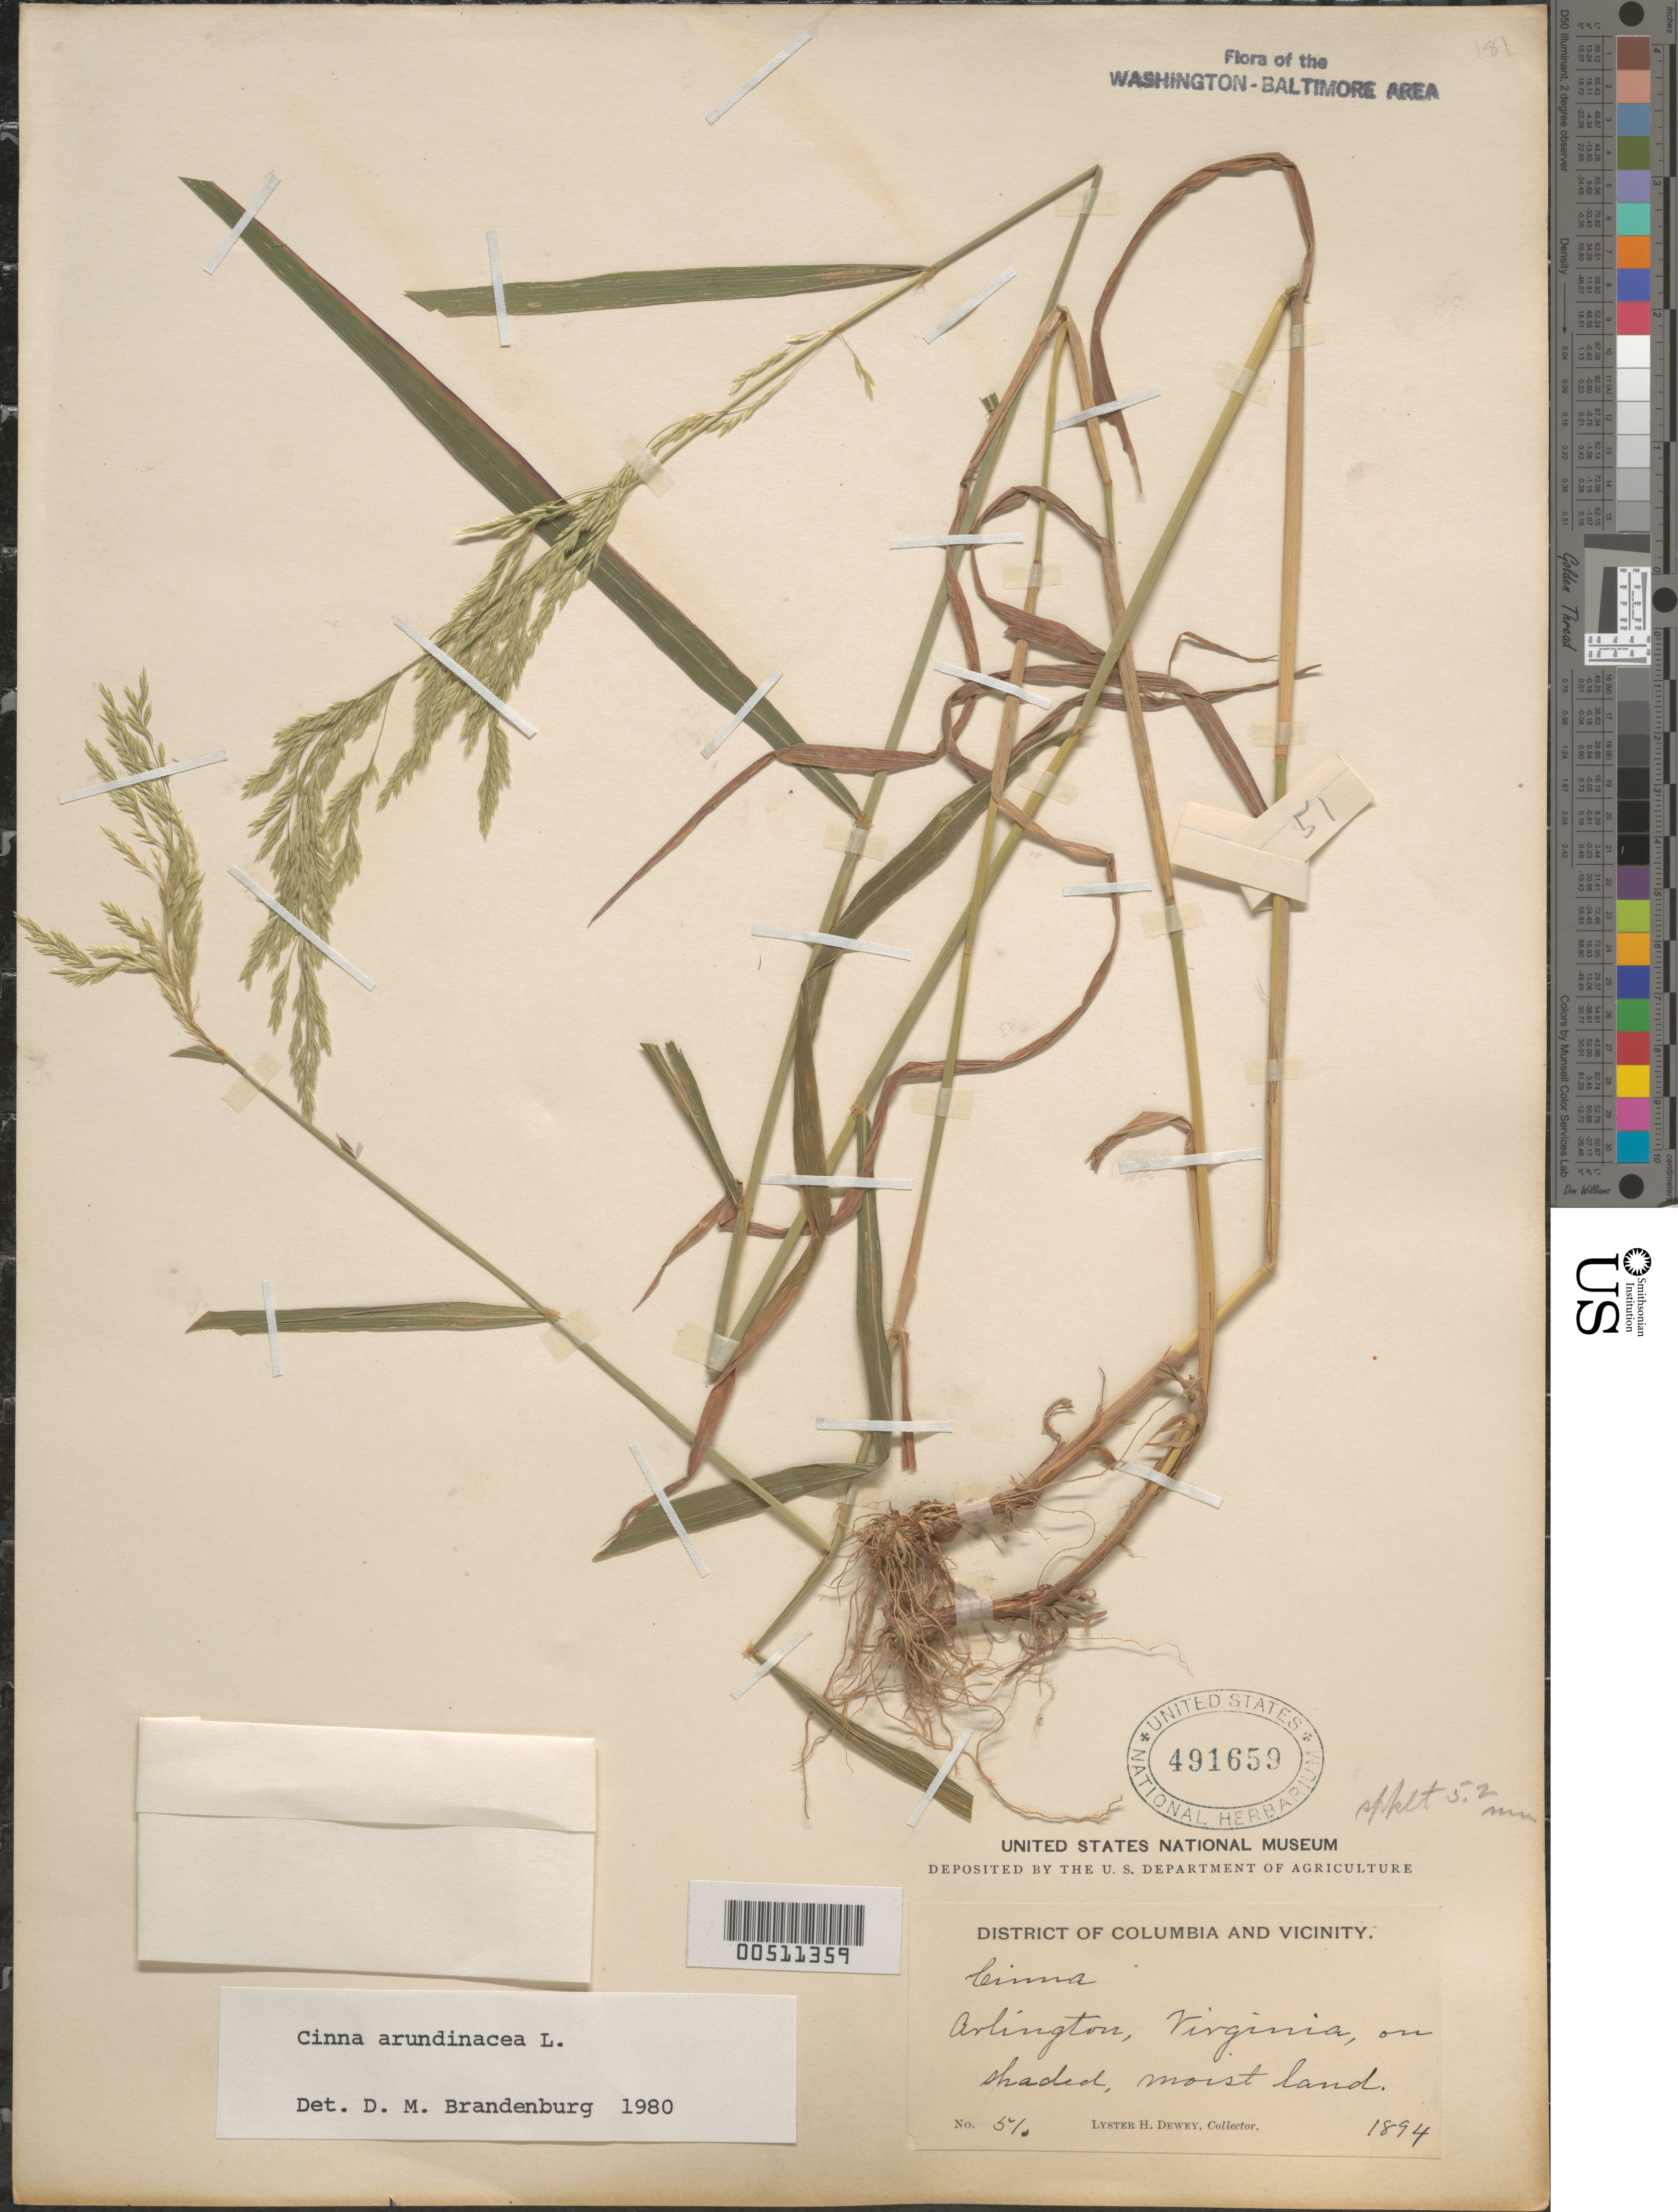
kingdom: Plantae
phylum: Tracheophyta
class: Liliopsida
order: Poales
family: Poaceae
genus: Cinna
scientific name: Cinna arundinacea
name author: L.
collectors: L. H. Dewey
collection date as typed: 1894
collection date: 1894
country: United States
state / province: Virginia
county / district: Arlington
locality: Arlington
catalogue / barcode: US 491659